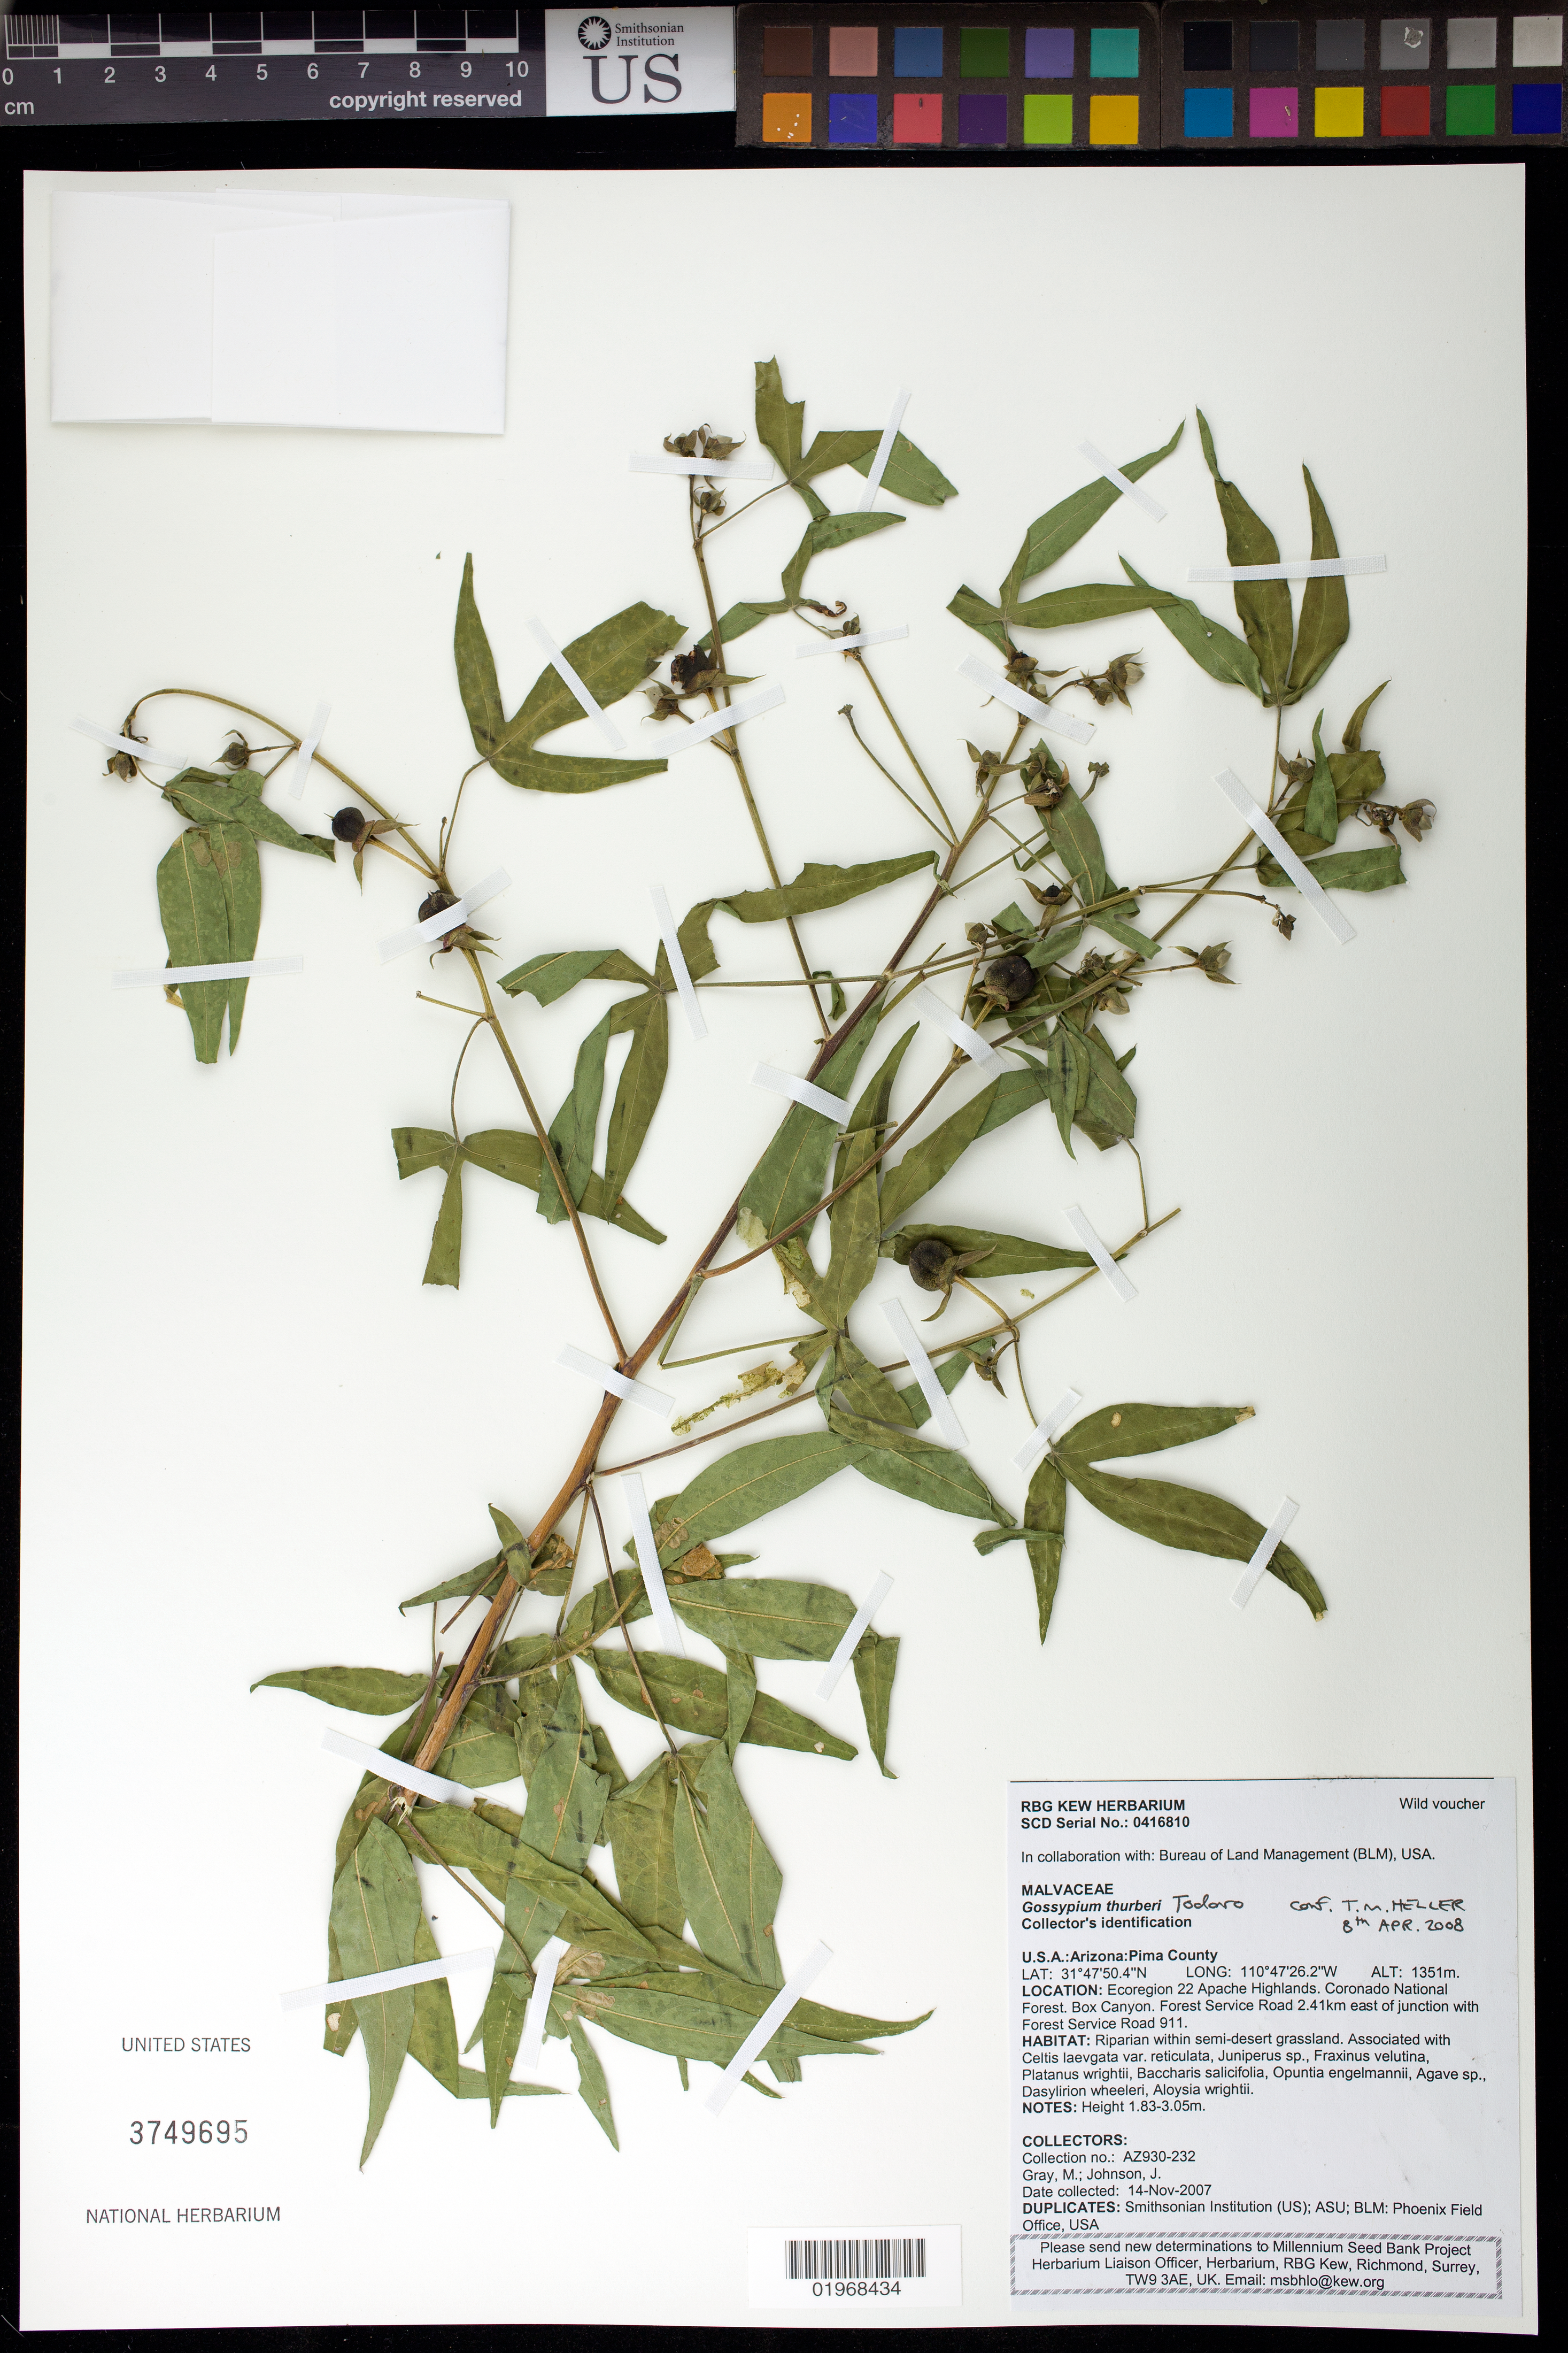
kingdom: Plantae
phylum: Tracheophyta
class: Magnoliopsida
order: Malvales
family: Malvaceae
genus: Gossypium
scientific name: Gossypium thurberi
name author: Tod.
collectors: M. Gray & J. Johnson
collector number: AZ930-232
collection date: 2007-11-14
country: United States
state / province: Arizona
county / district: Pima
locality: Coronado Nat. Forest. Box Canyon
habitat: Riparian within semi-desert grassland. With Juniperus sp., Agave sp,, Aloysia wrightii, ect.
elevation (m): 1351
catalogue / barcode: US 3749695